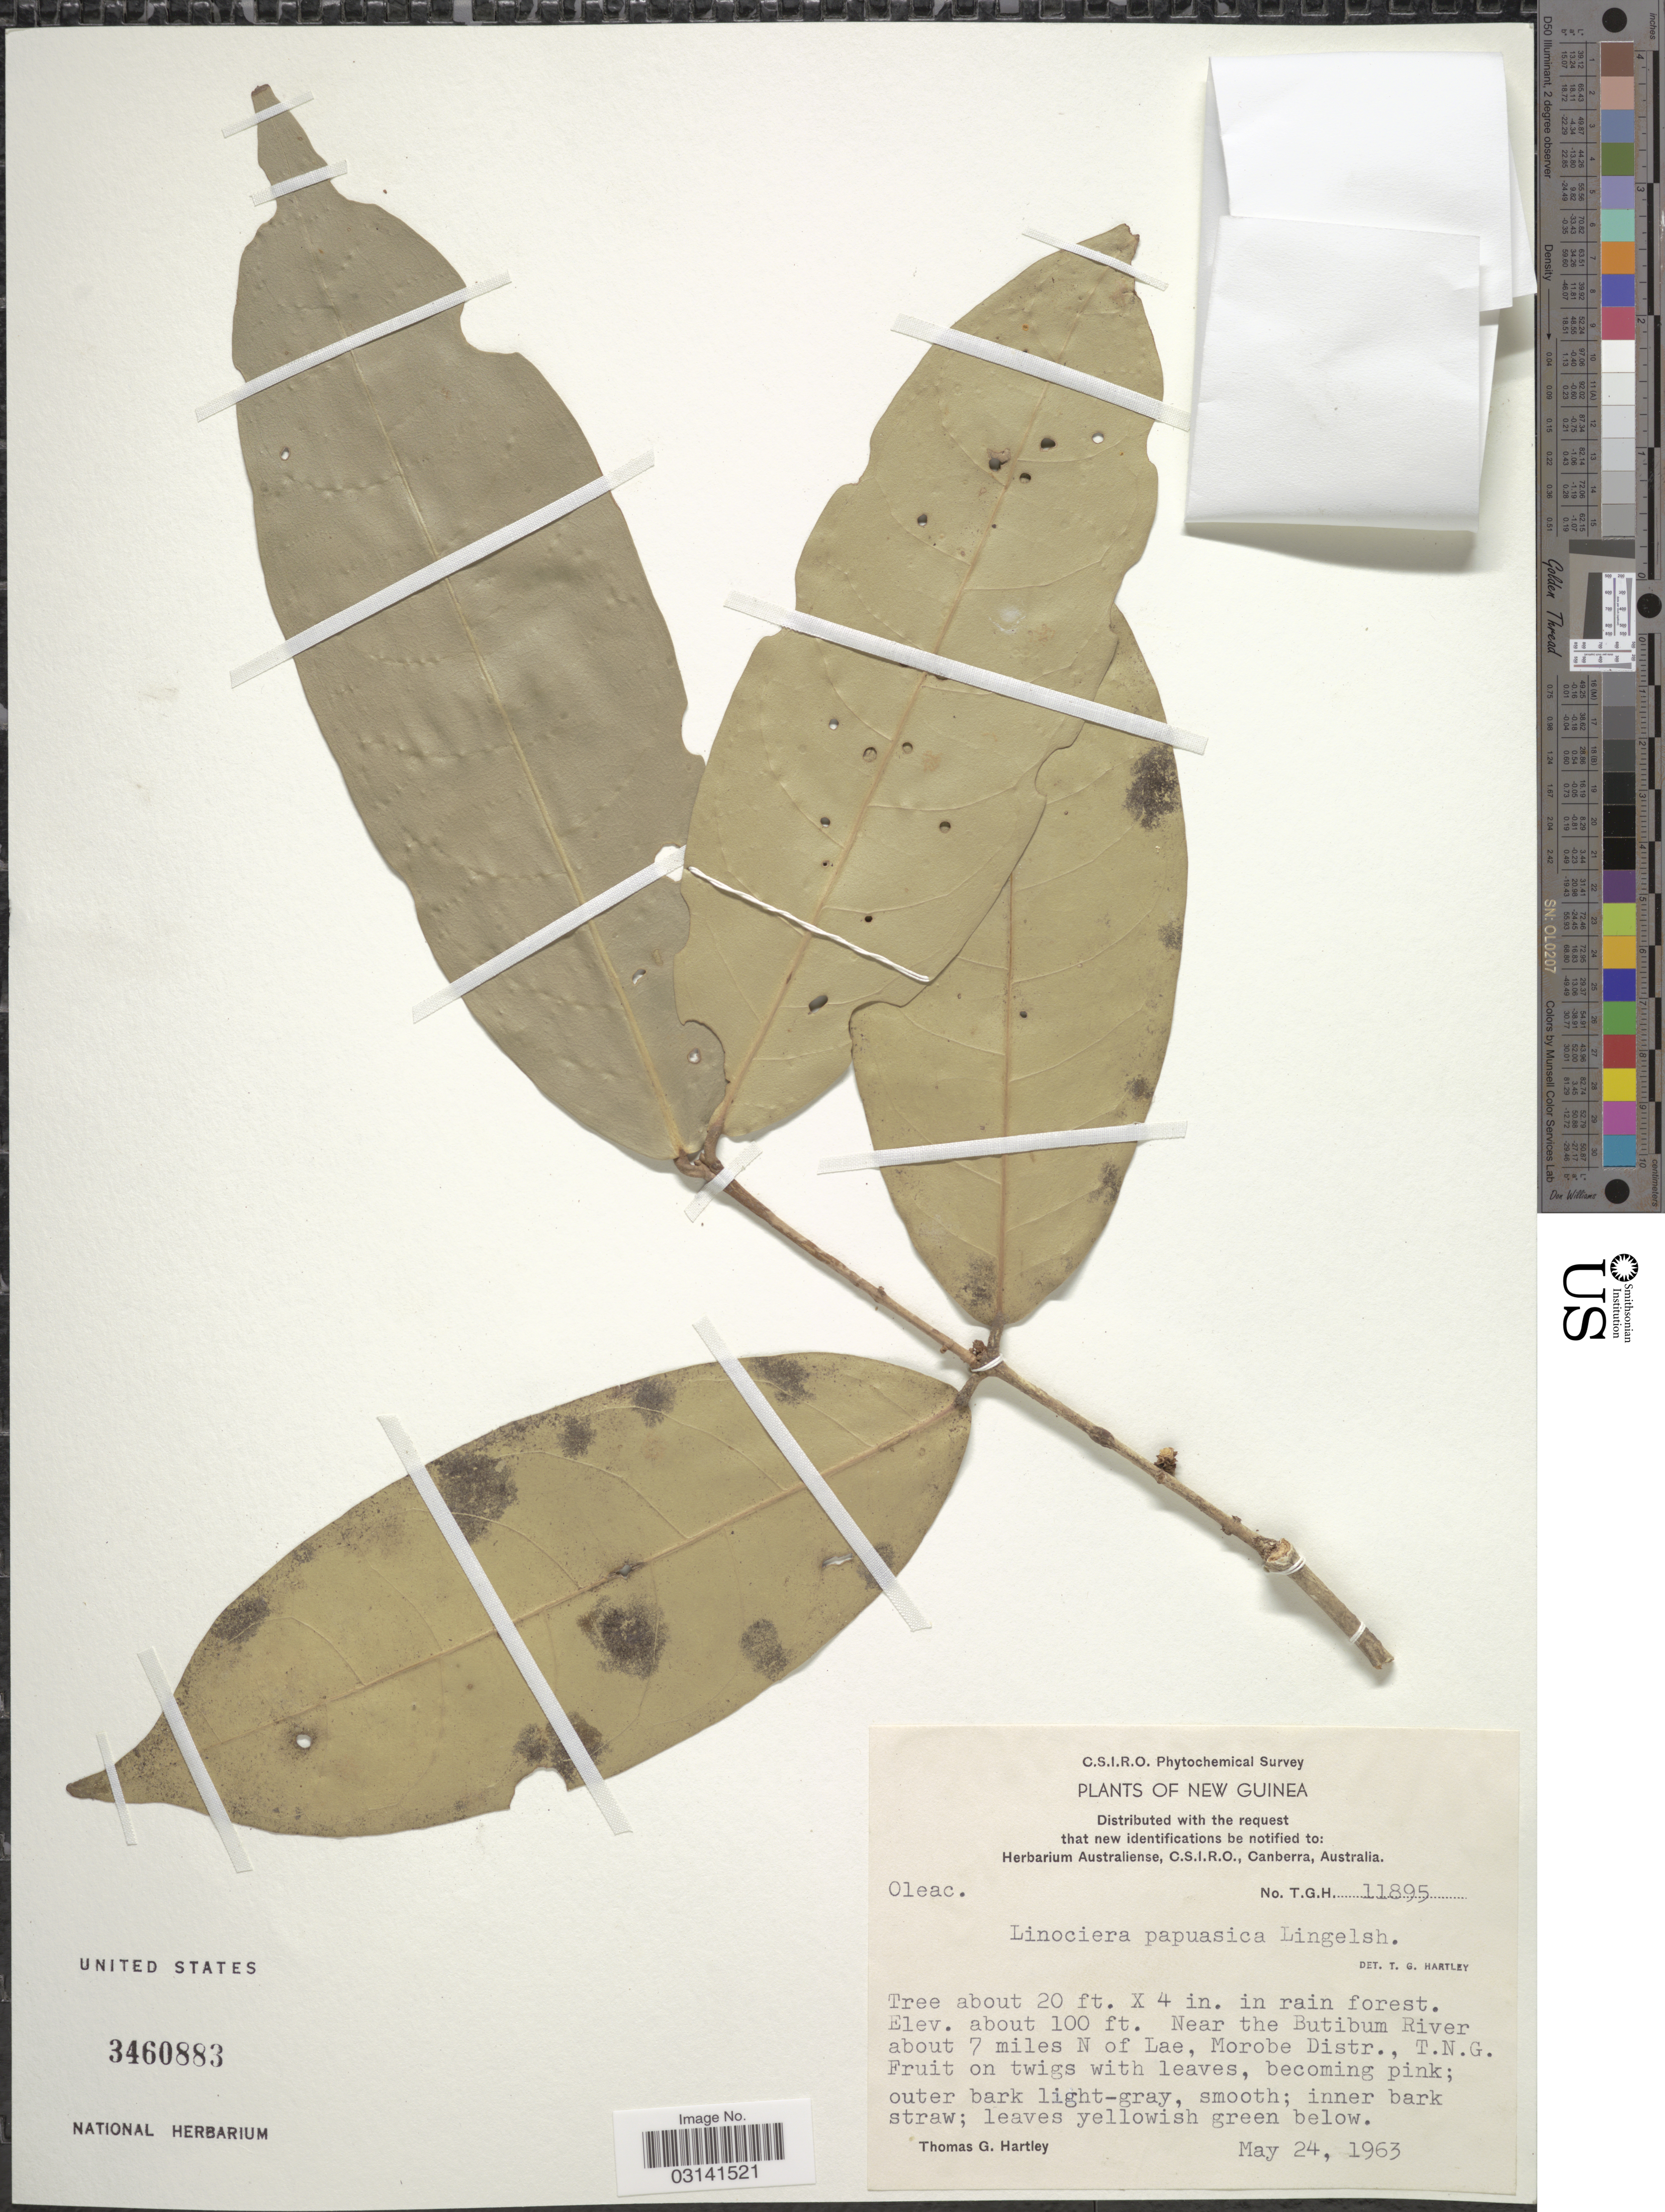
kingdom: Plantae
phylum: Tracheophyta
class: Magnoliopsida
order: Lamiales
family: Oleaceae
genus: Linociera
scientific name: Linociera papuasica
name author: Lingelsh.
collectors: T. G. Hartley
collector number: T.G.H. 11895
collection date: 1963-05-24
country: Papua New Guinea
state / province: Morobe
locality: New Guinea. Near the Butibum River, about 7 miles N of Lae, Morobe Distr., T.N.G.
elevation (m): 30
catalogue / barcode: US 3460883